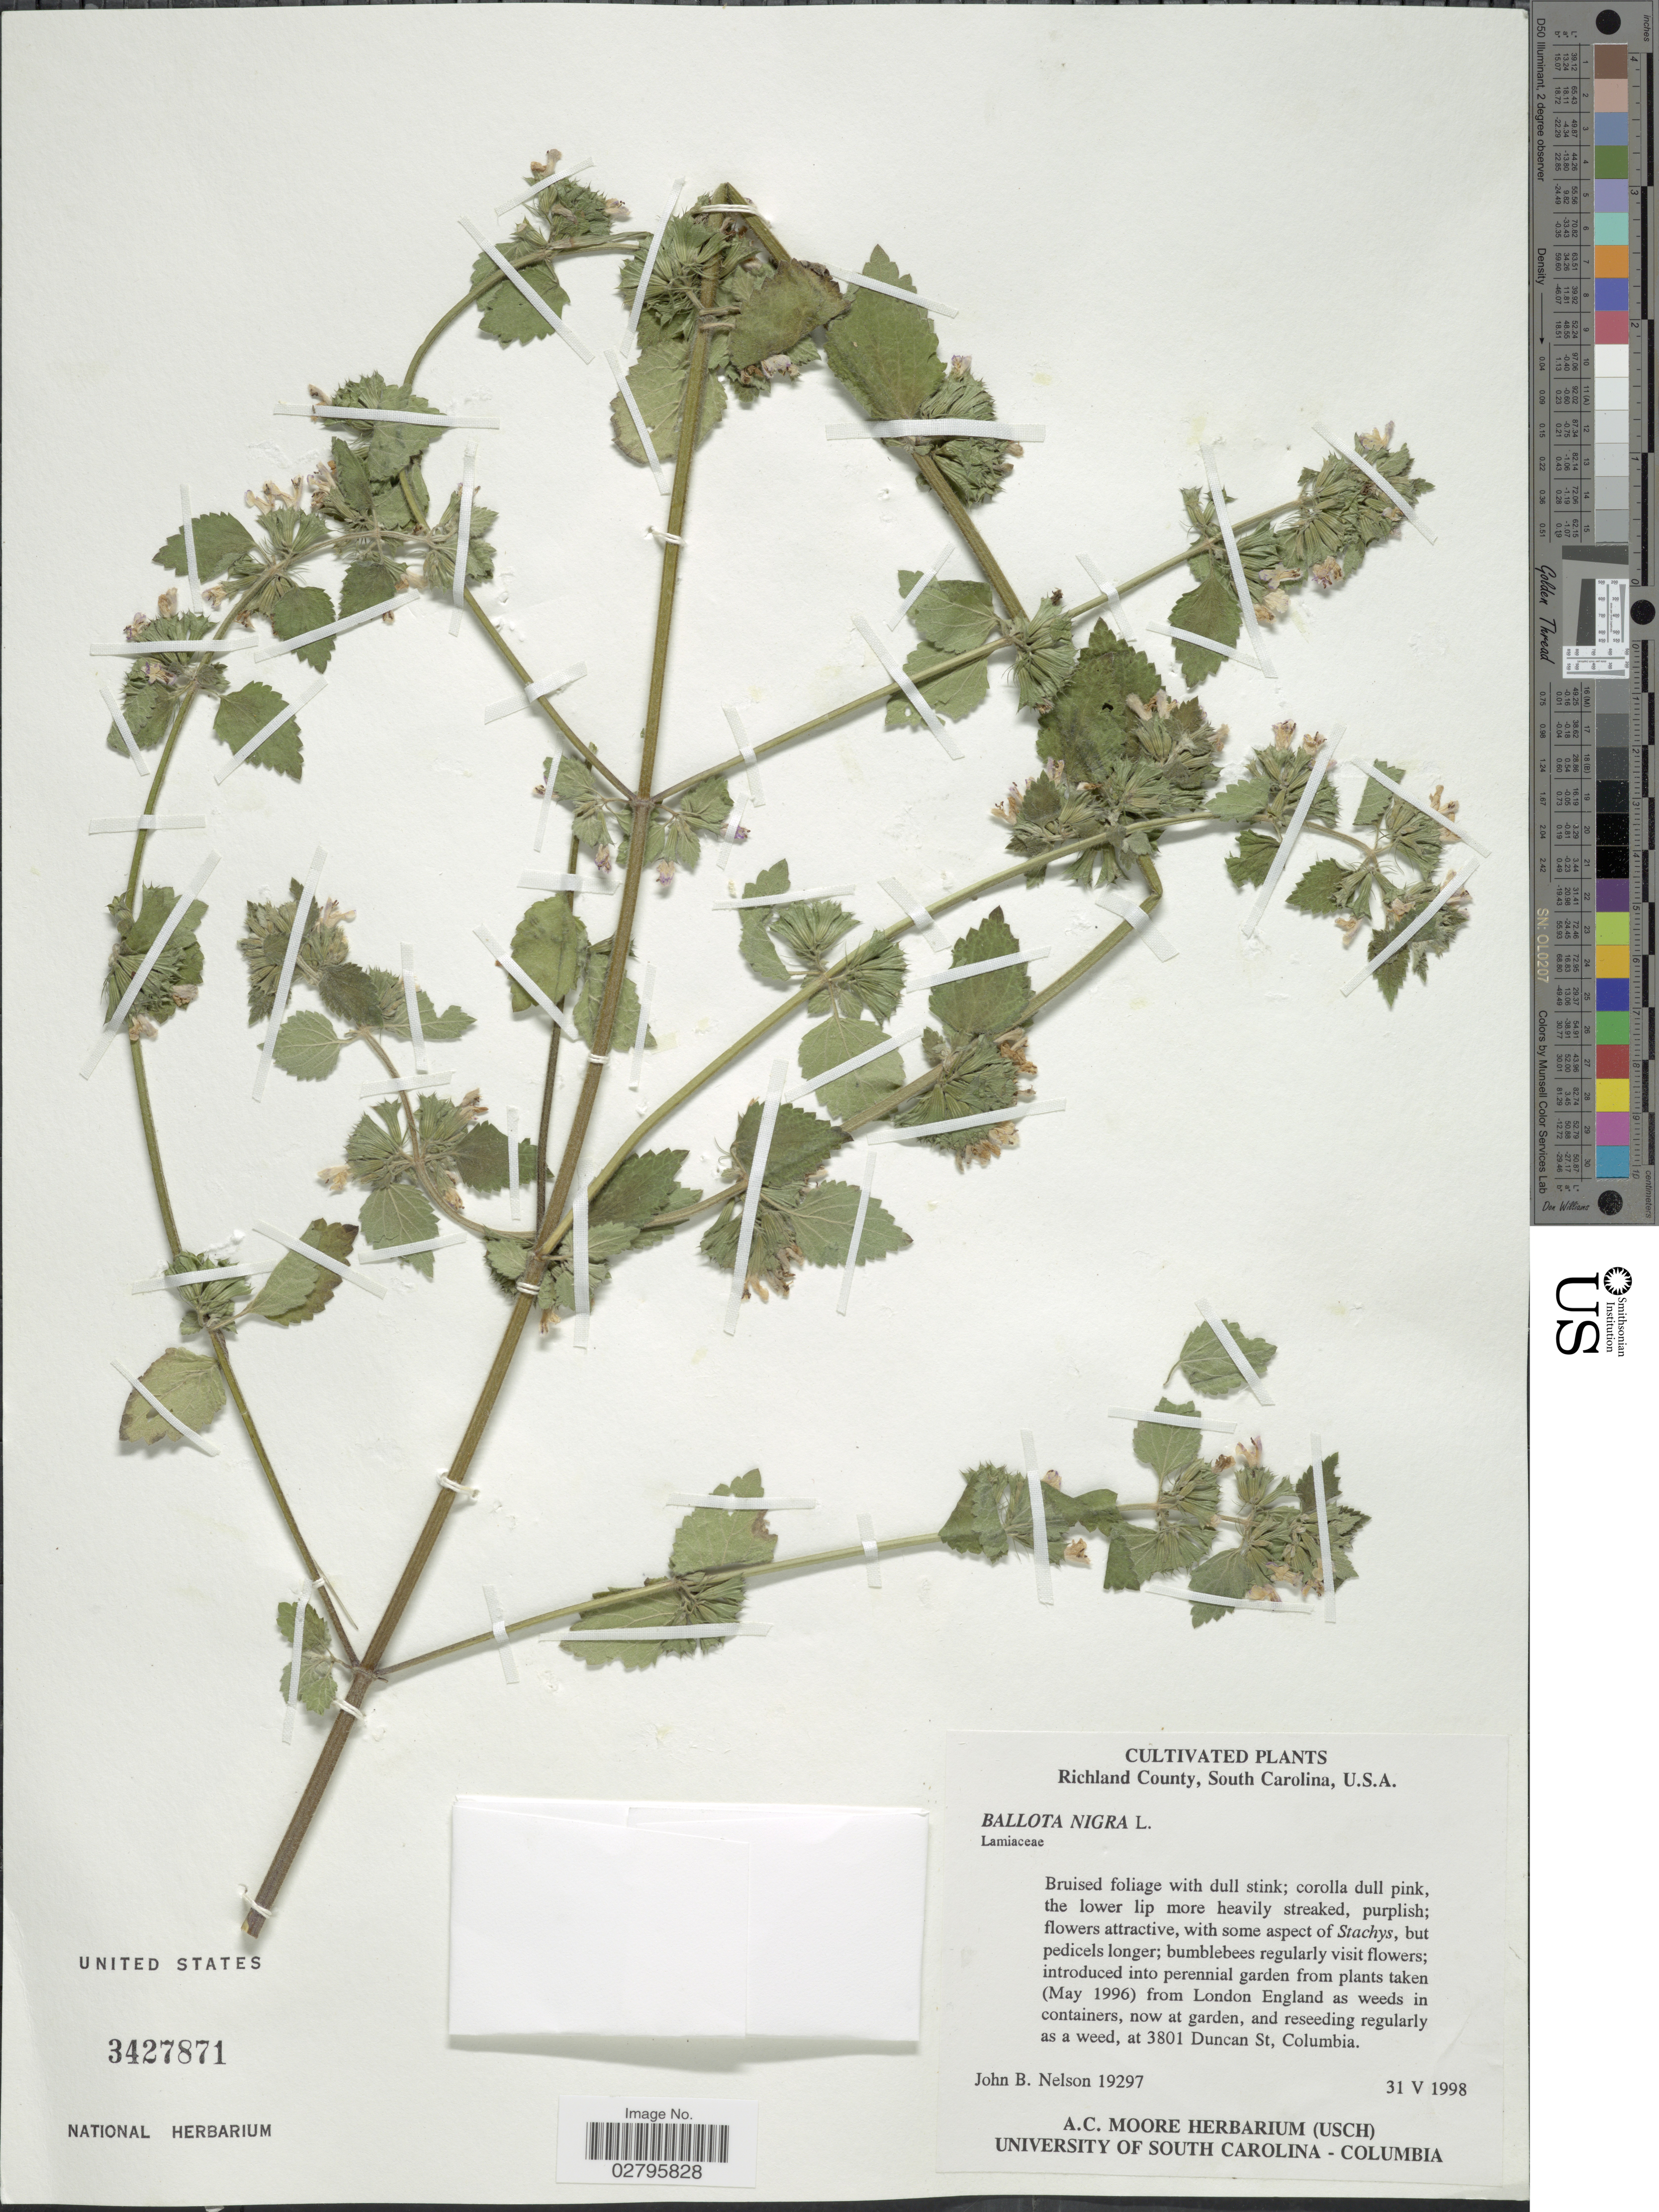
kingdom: Plantae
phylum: Tracheophyta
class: Magnoliopsida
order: Lamiales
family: Lamiaceae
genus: Ballota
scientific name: Ballota nigra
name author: L.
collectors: J. B. Nelson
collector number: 19297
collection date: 1998-05-31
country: United States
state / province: South Carolina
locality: Richland County. Introduced into perennial garden, now at garden, and reseeding regularly as a weed, at 3801 Duncan St, Columbia.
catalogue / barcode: US 3427871